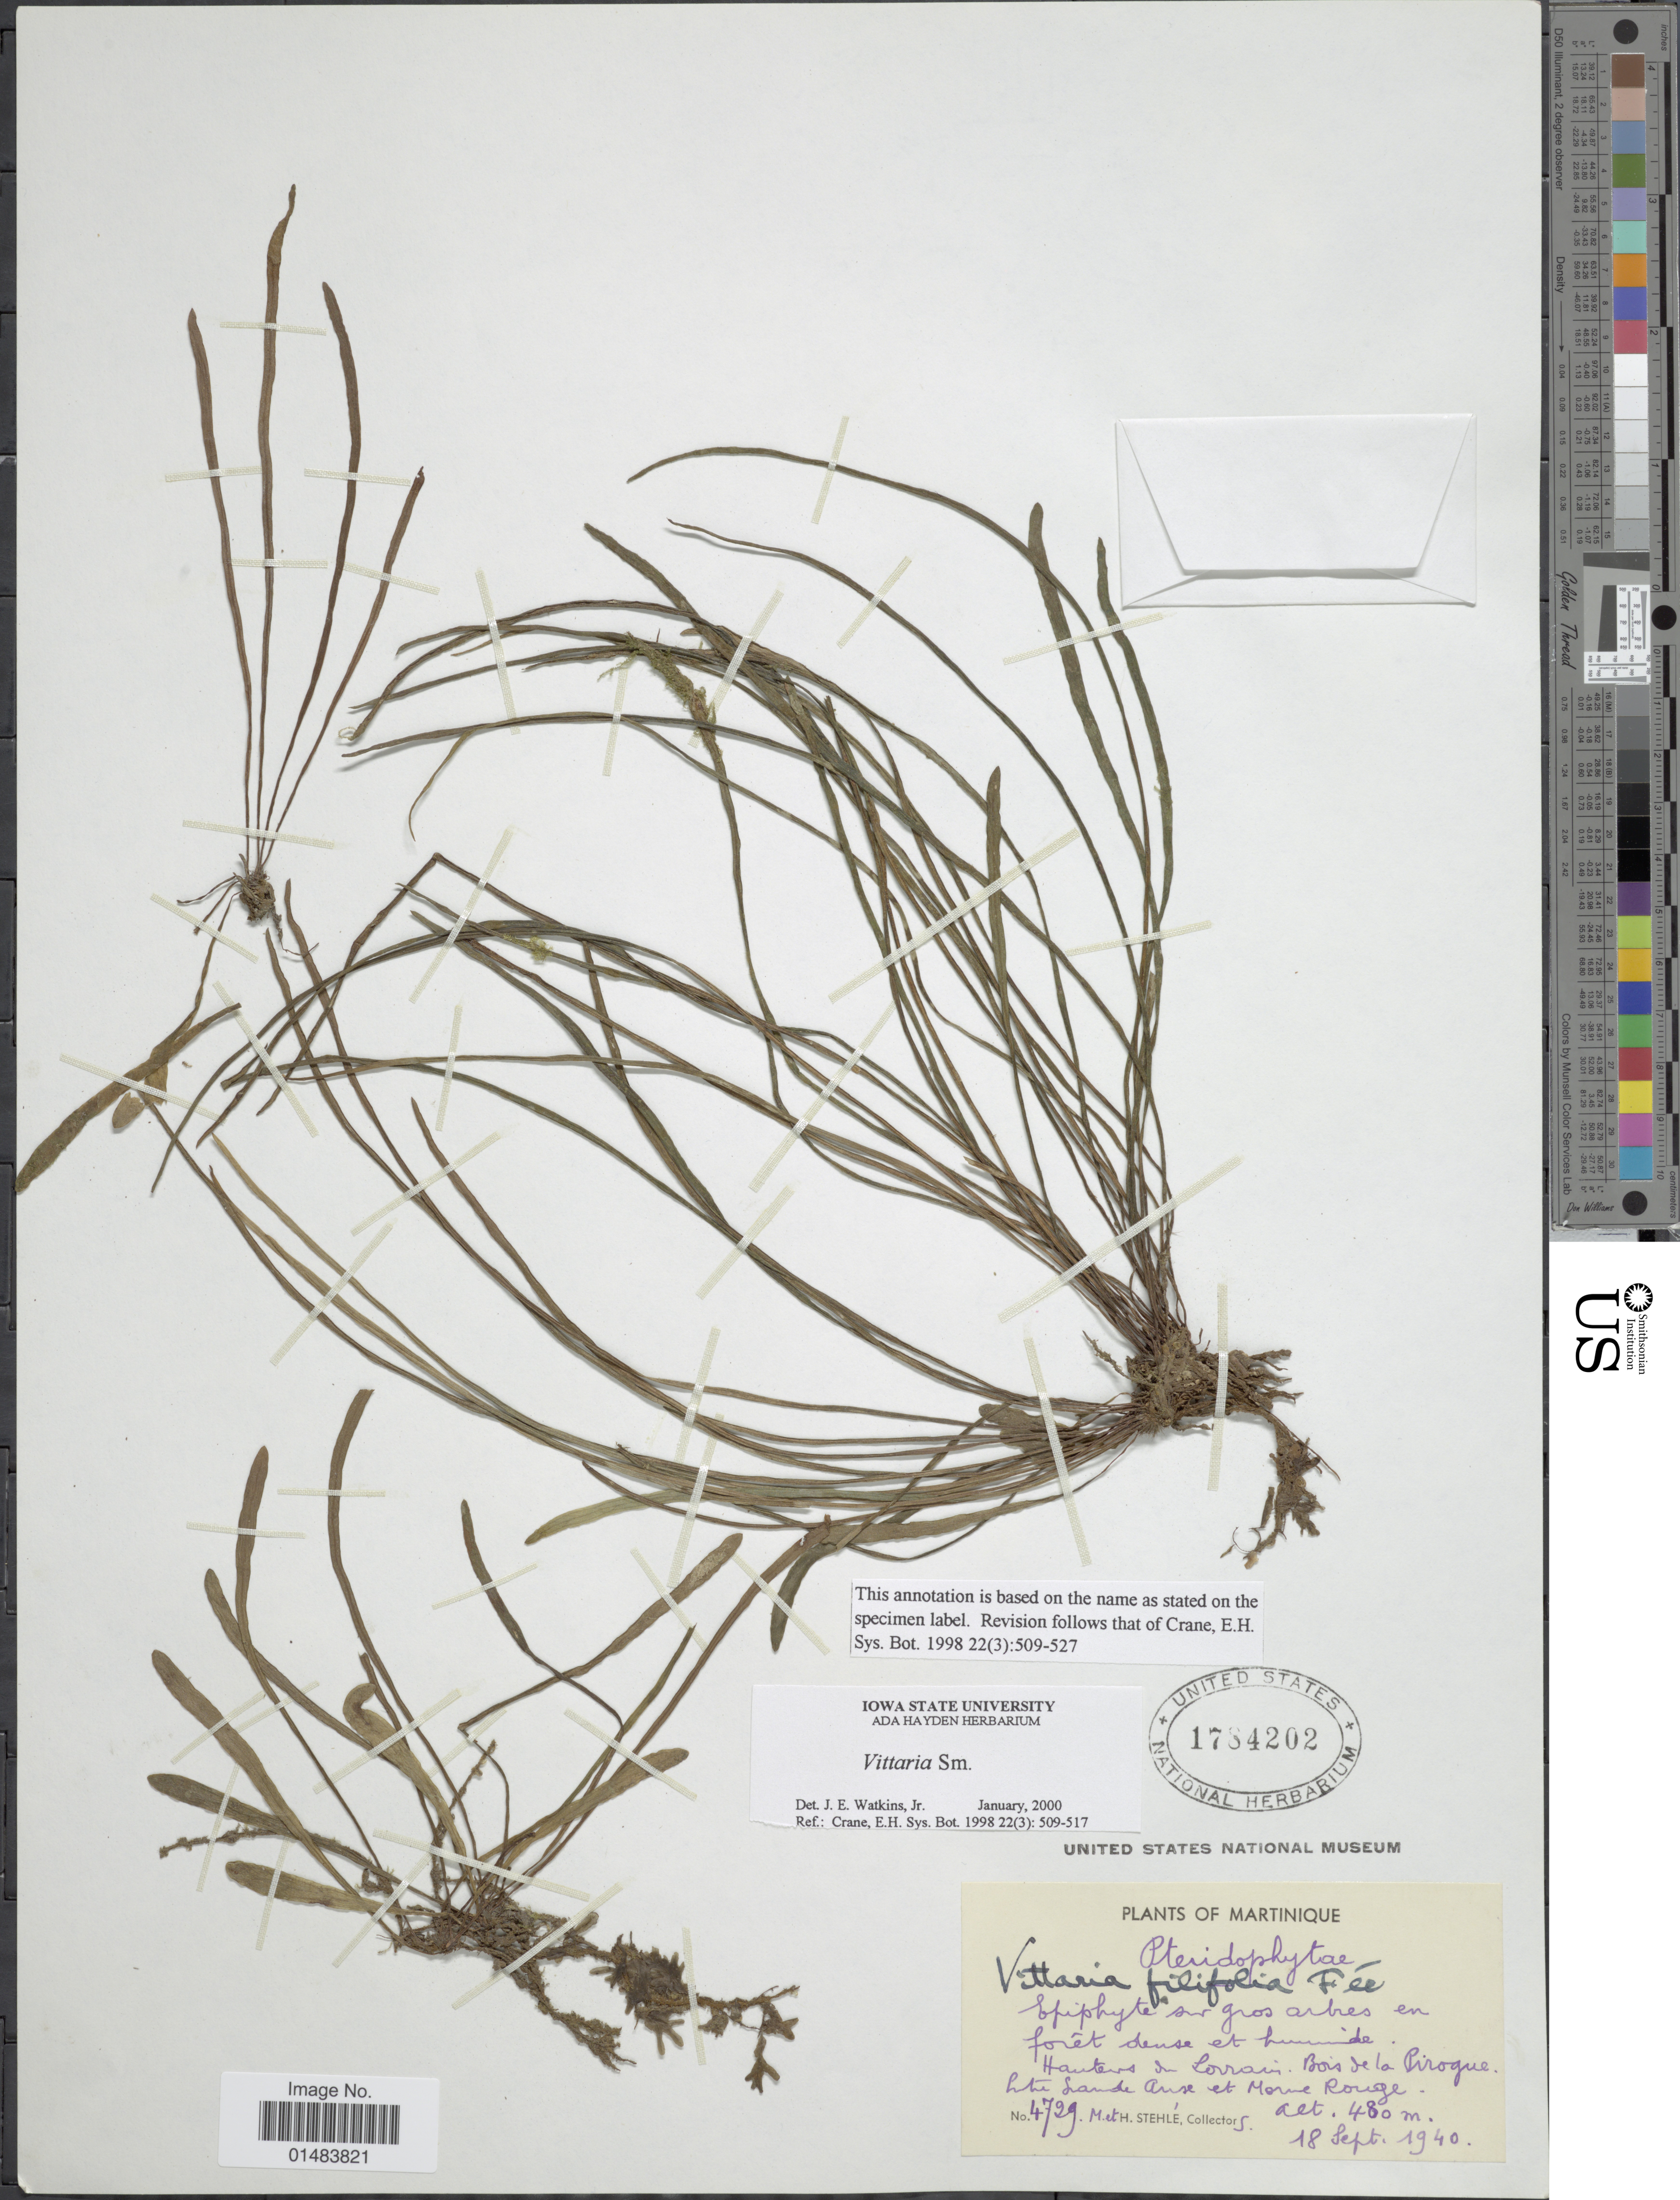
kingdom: Plantae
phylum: Tracheophyta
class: Polypodiopsida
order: Polypodiales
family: Pteridaceae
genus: Vittaria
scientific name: Vittaria graminifolia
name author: Kaulf.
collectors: H. Stehlé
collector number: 4729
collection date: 1940-09-18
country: Martinique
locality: Epiphyte sur gros arbres en forêt dense et hummide.Hauteurs du Lorrain, bois de la Pirogue, Haut Grande Anse et Morne Rouge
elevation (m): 480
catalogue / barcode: US 1784202